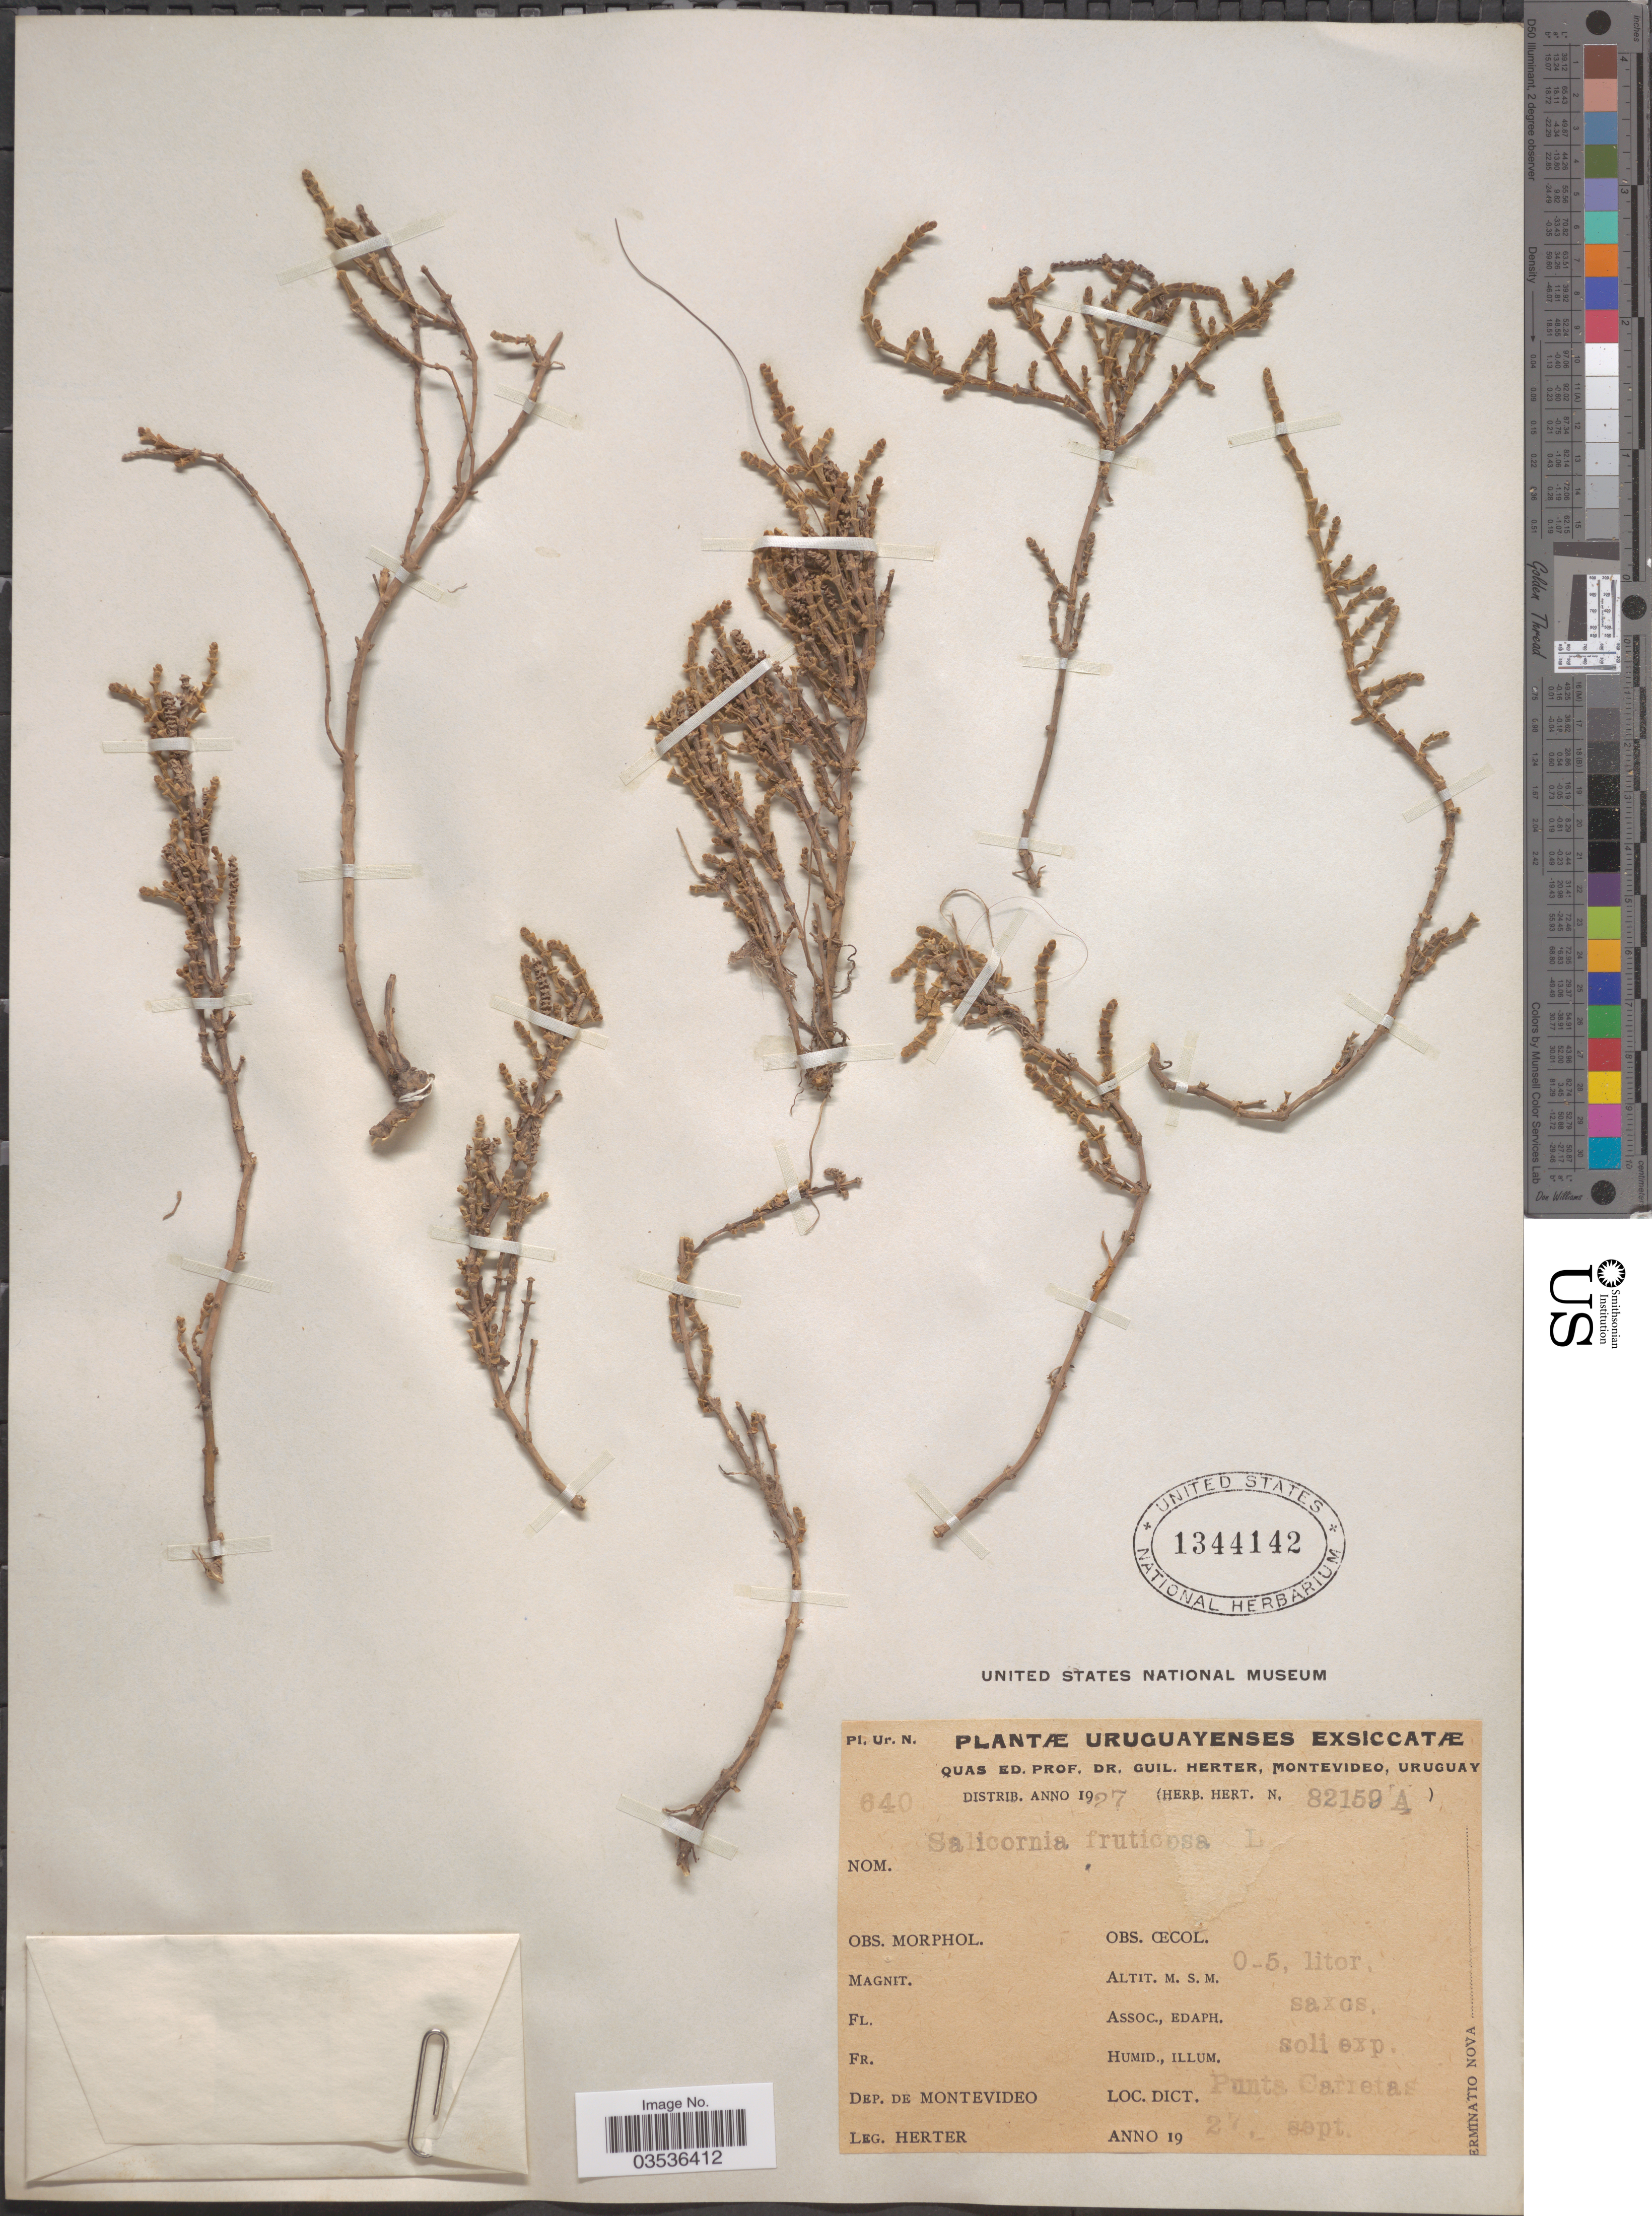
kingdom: Plantae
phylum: Tracheophyta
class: Magnoliopsida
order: Caryophyllales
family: Amaranthaceae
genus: Salicornia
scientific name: Salicornia fruticosa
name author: (L.) L.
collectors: G. Herter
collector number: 640/82159A?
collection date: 1927-09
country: Uruguay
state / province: Montevideo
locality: Dep. de Montevideo. Dict. Punta Carretas.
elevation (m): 0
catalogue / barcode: US 1344142